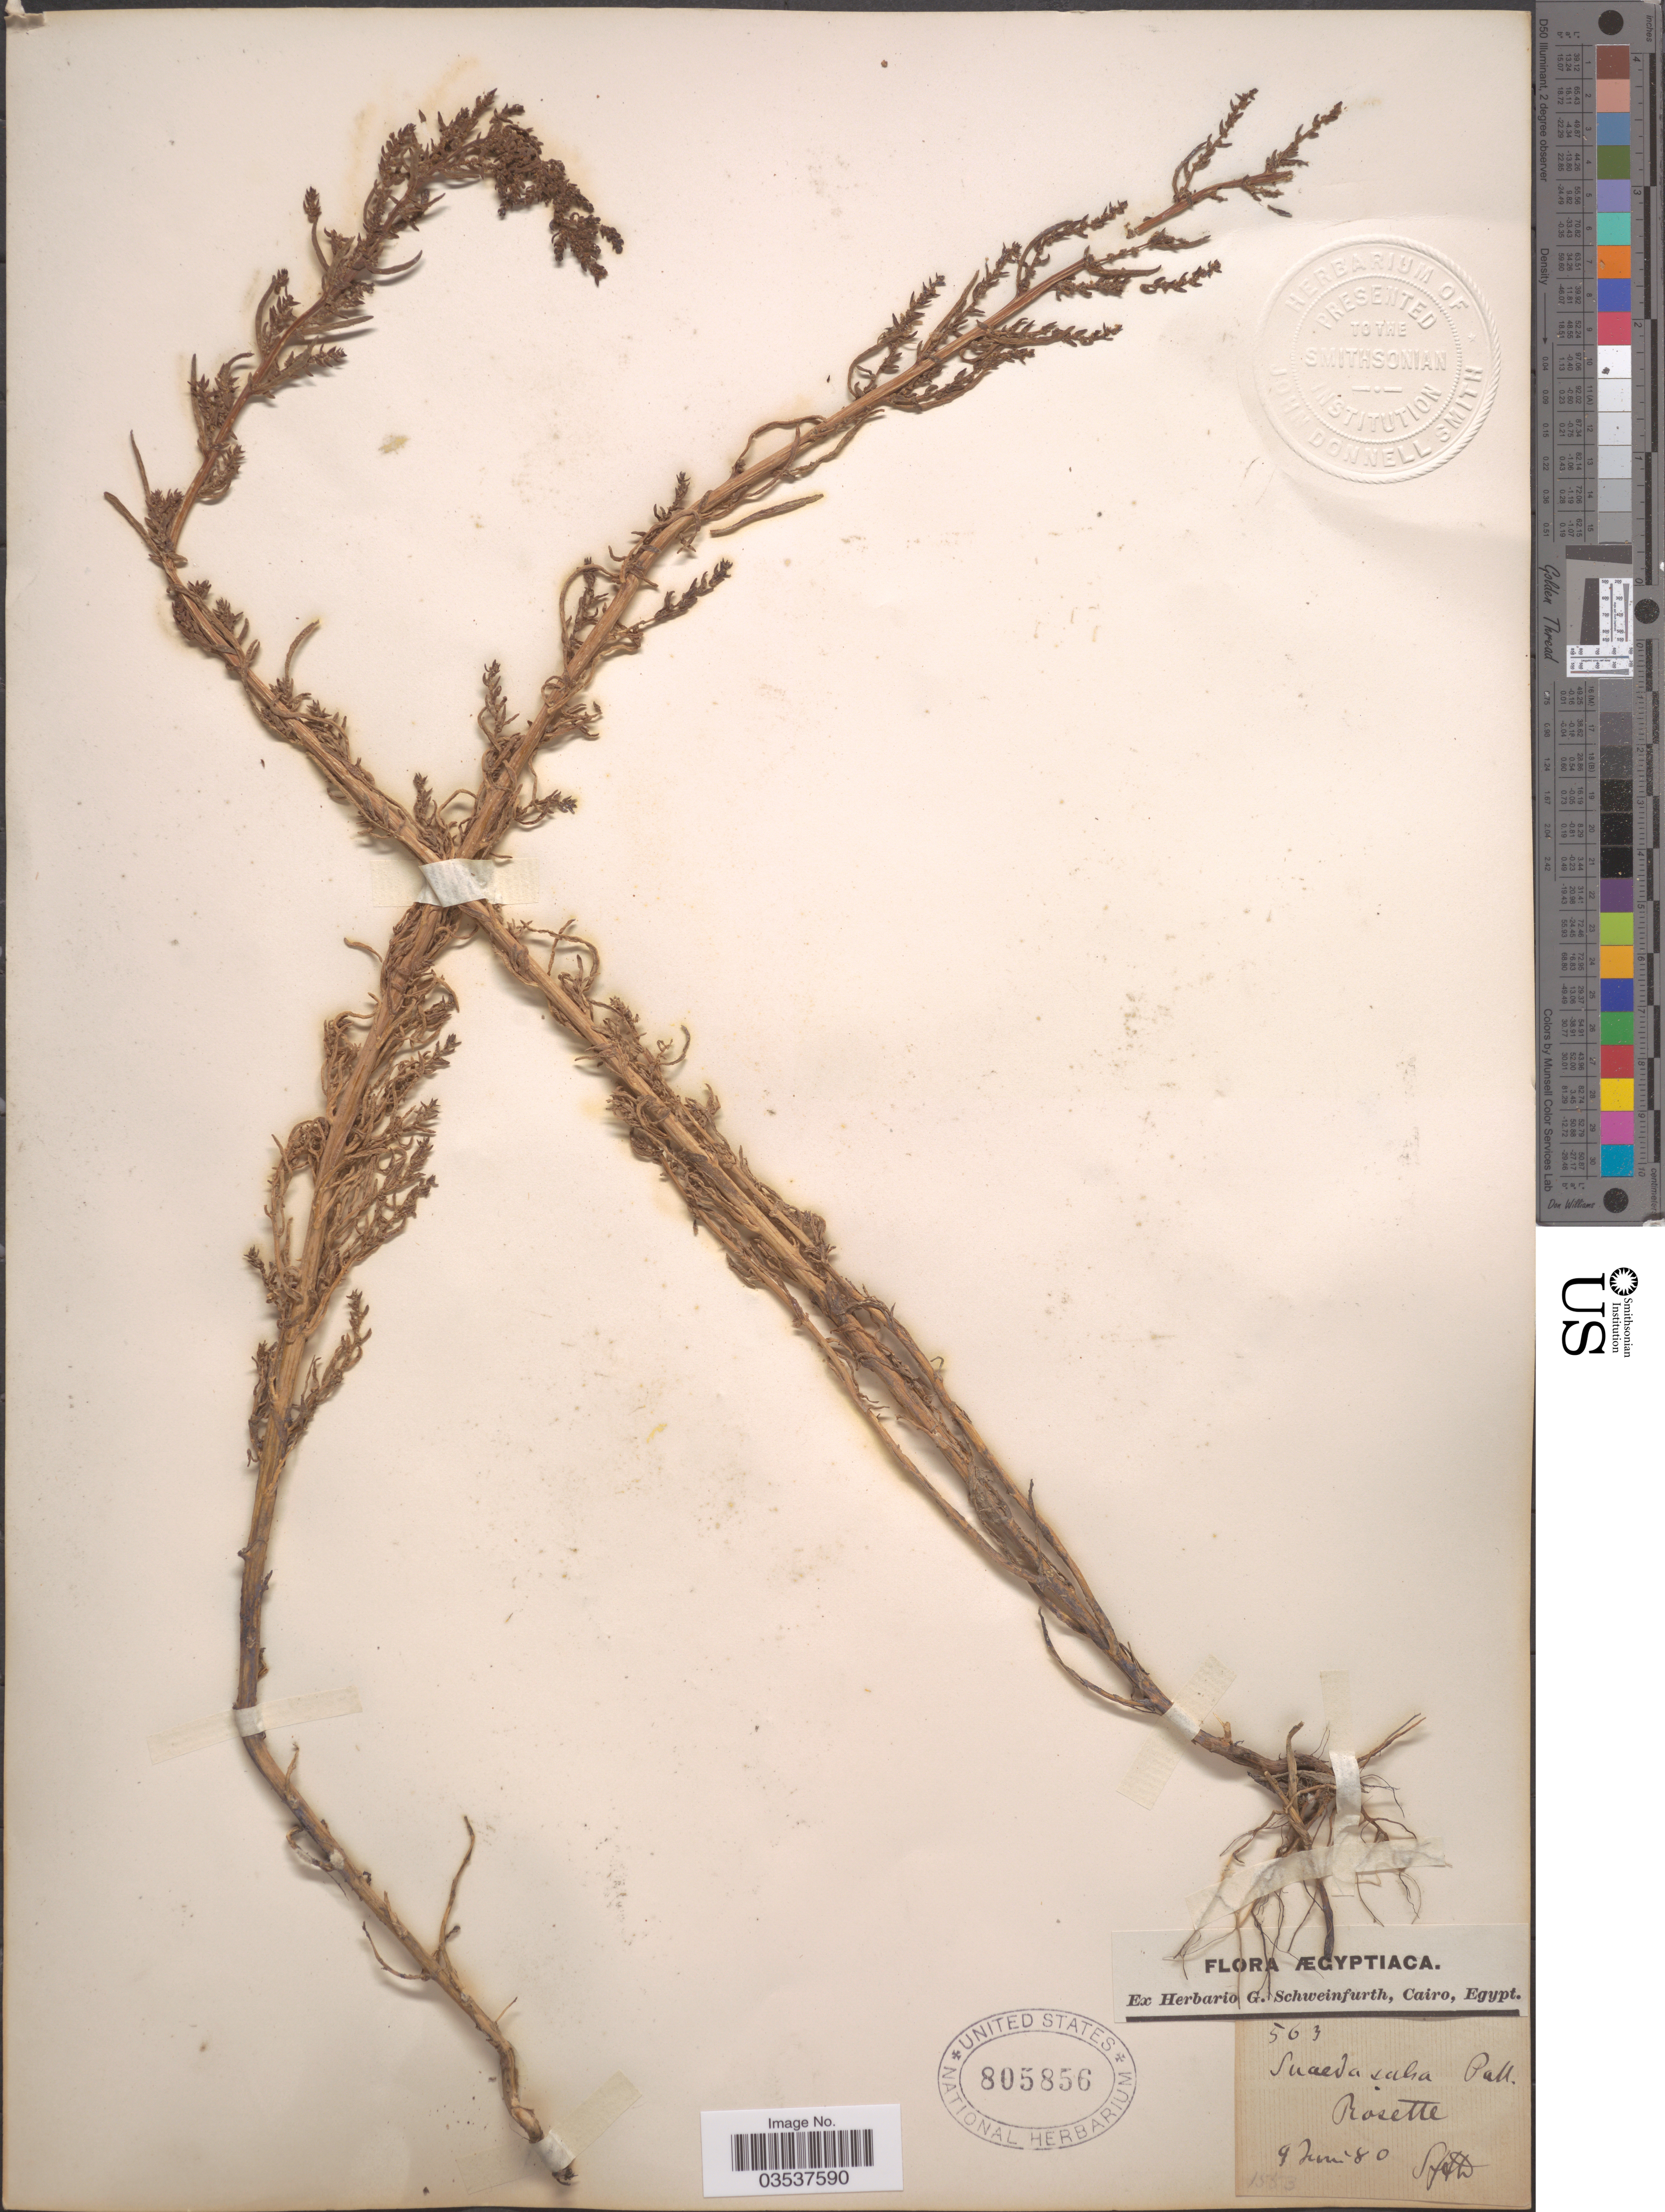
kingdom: Plantae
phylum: Tracheophyta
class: Magnoliopsida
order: Caryophyllales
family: Amaranthaceae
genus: Suaeda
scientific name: Suaeda salsa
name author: (L.) Pall.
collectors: G. A. Schweinfurth (herbarium)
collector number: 563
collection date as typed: Transcribed d/m/y: 9/6/80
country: Egypt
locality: Ægyptiaca. Rosette.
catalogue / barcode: US 805856